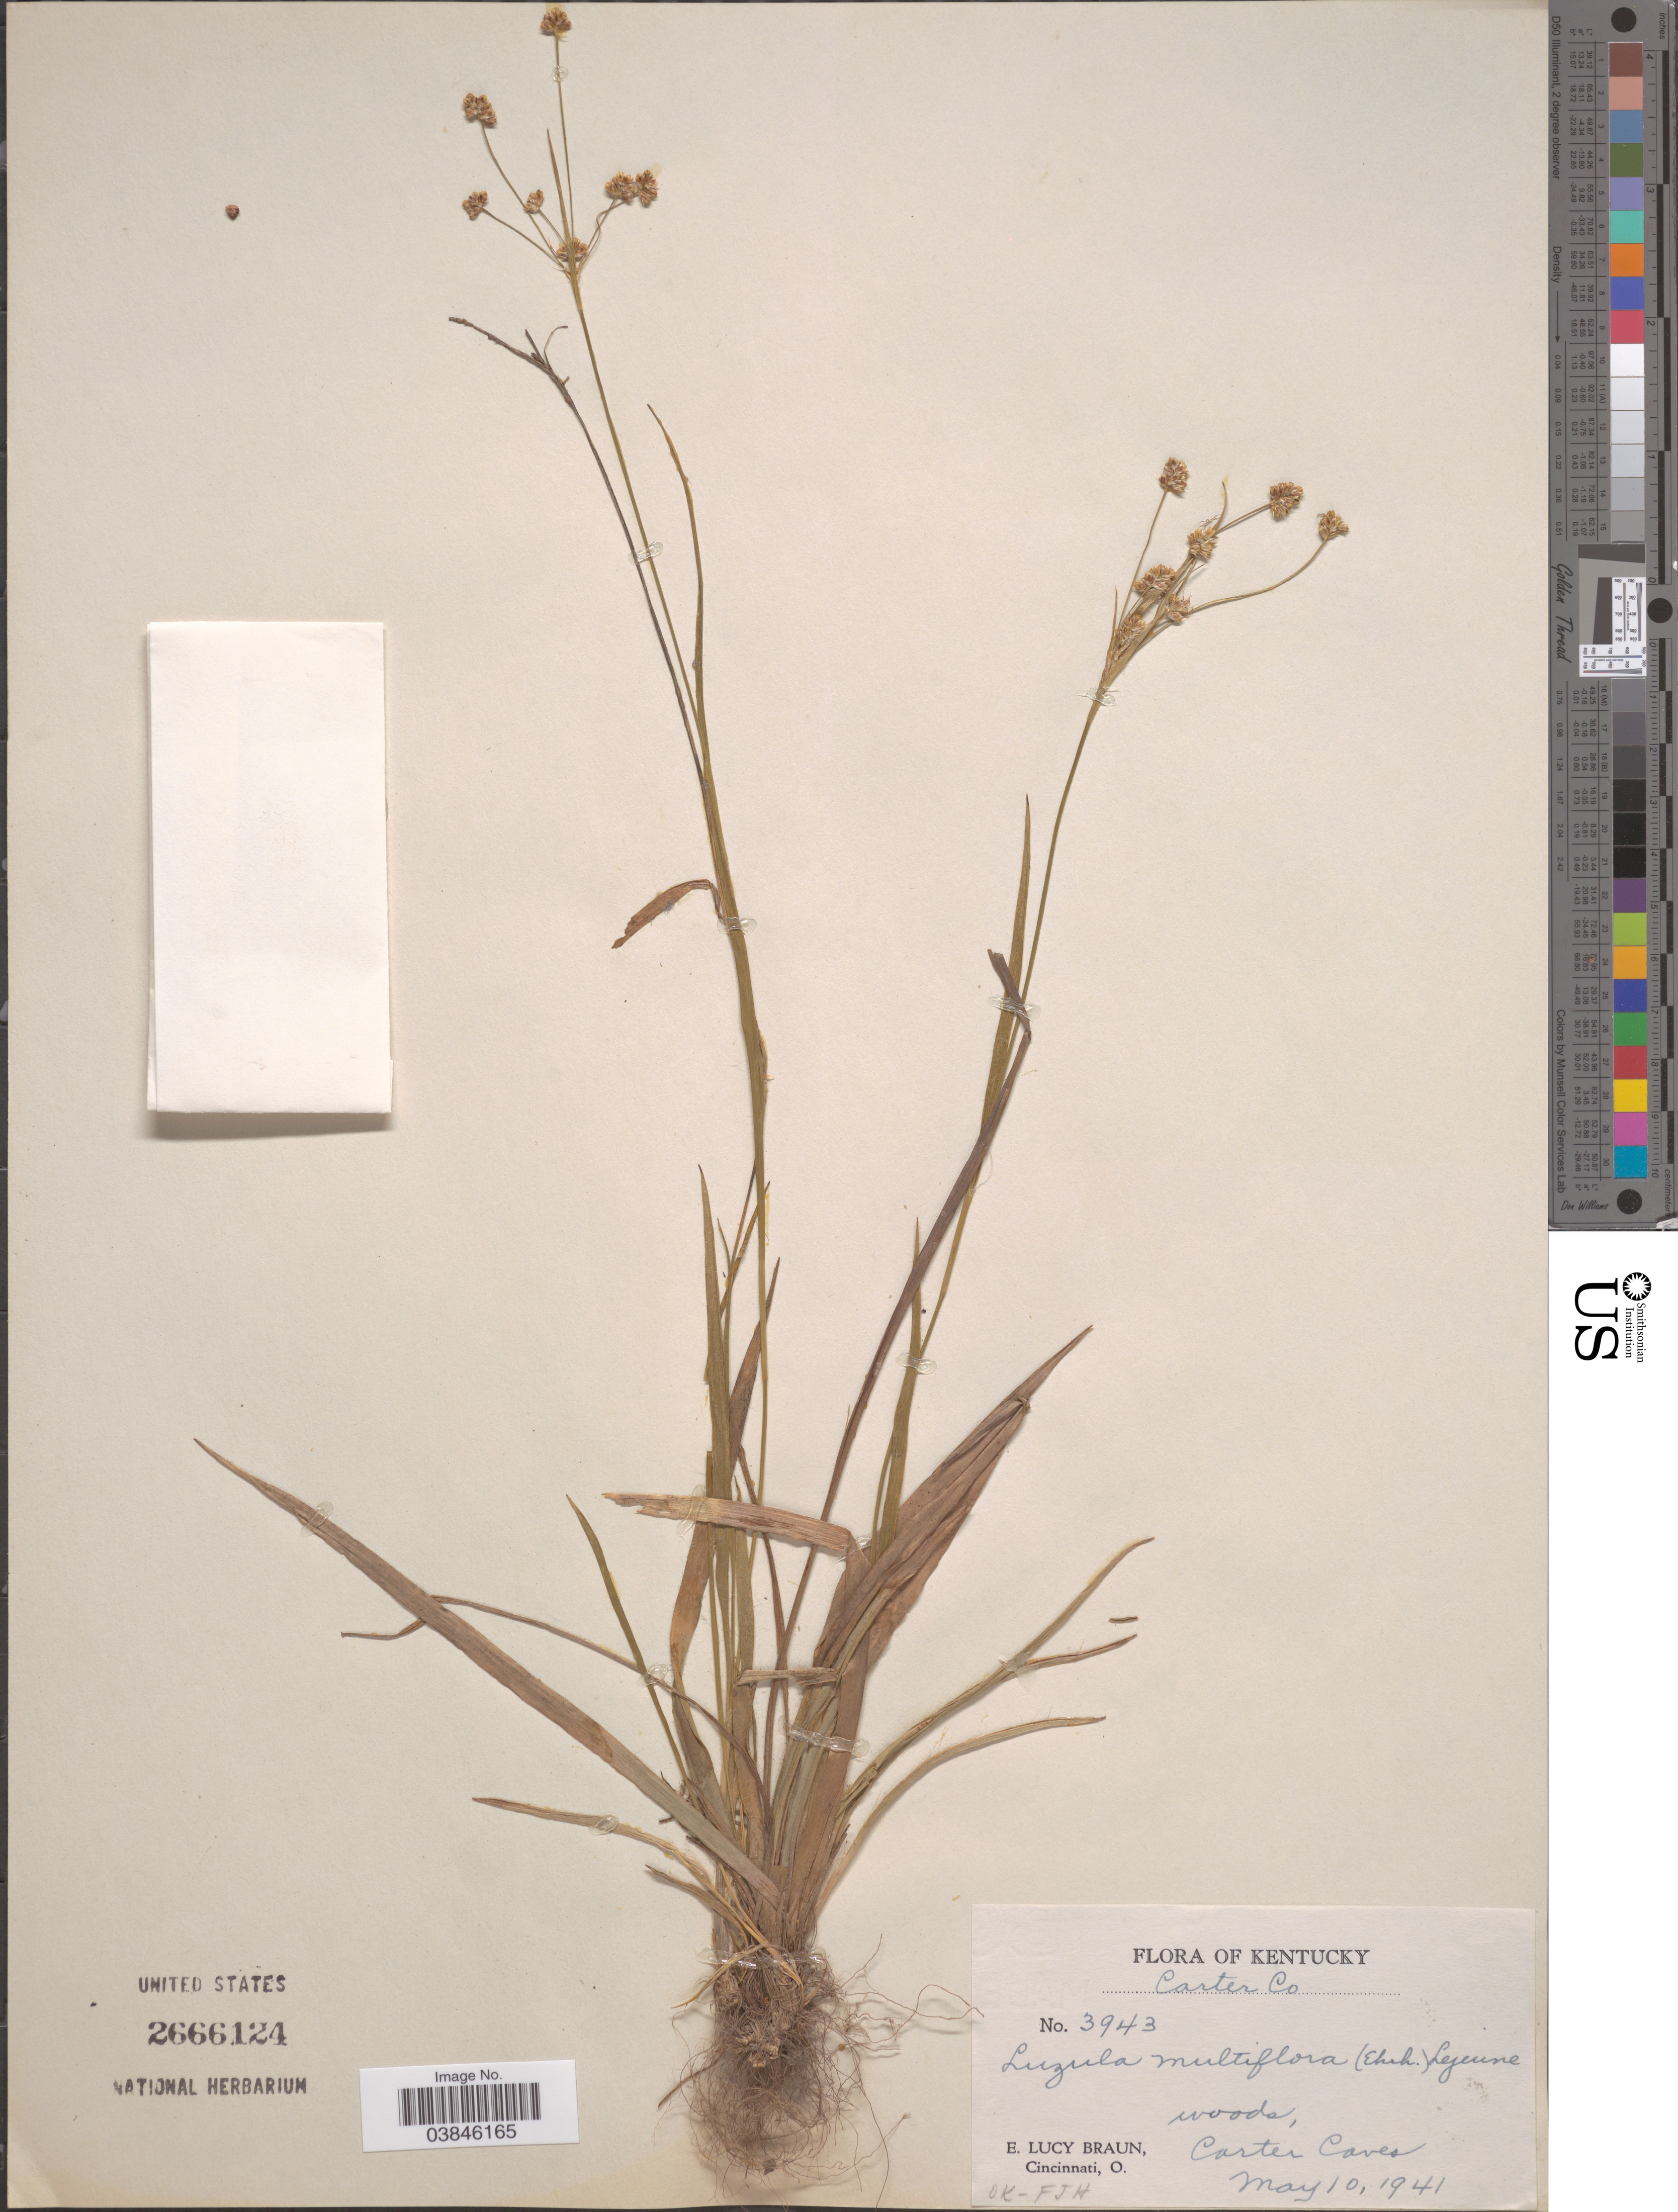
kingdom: Plantae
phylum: Tracheophyta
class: Liliopsida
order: Poales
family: Juncaceae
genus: Luzula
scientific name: Luzula multiflora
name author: (Ehrh.) Lej.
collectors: E. L. Braun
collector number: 3943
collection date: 1941-05-10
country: United States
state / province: Kentucky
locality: Carter Co. Carter Caves.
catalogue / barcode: US 2666124